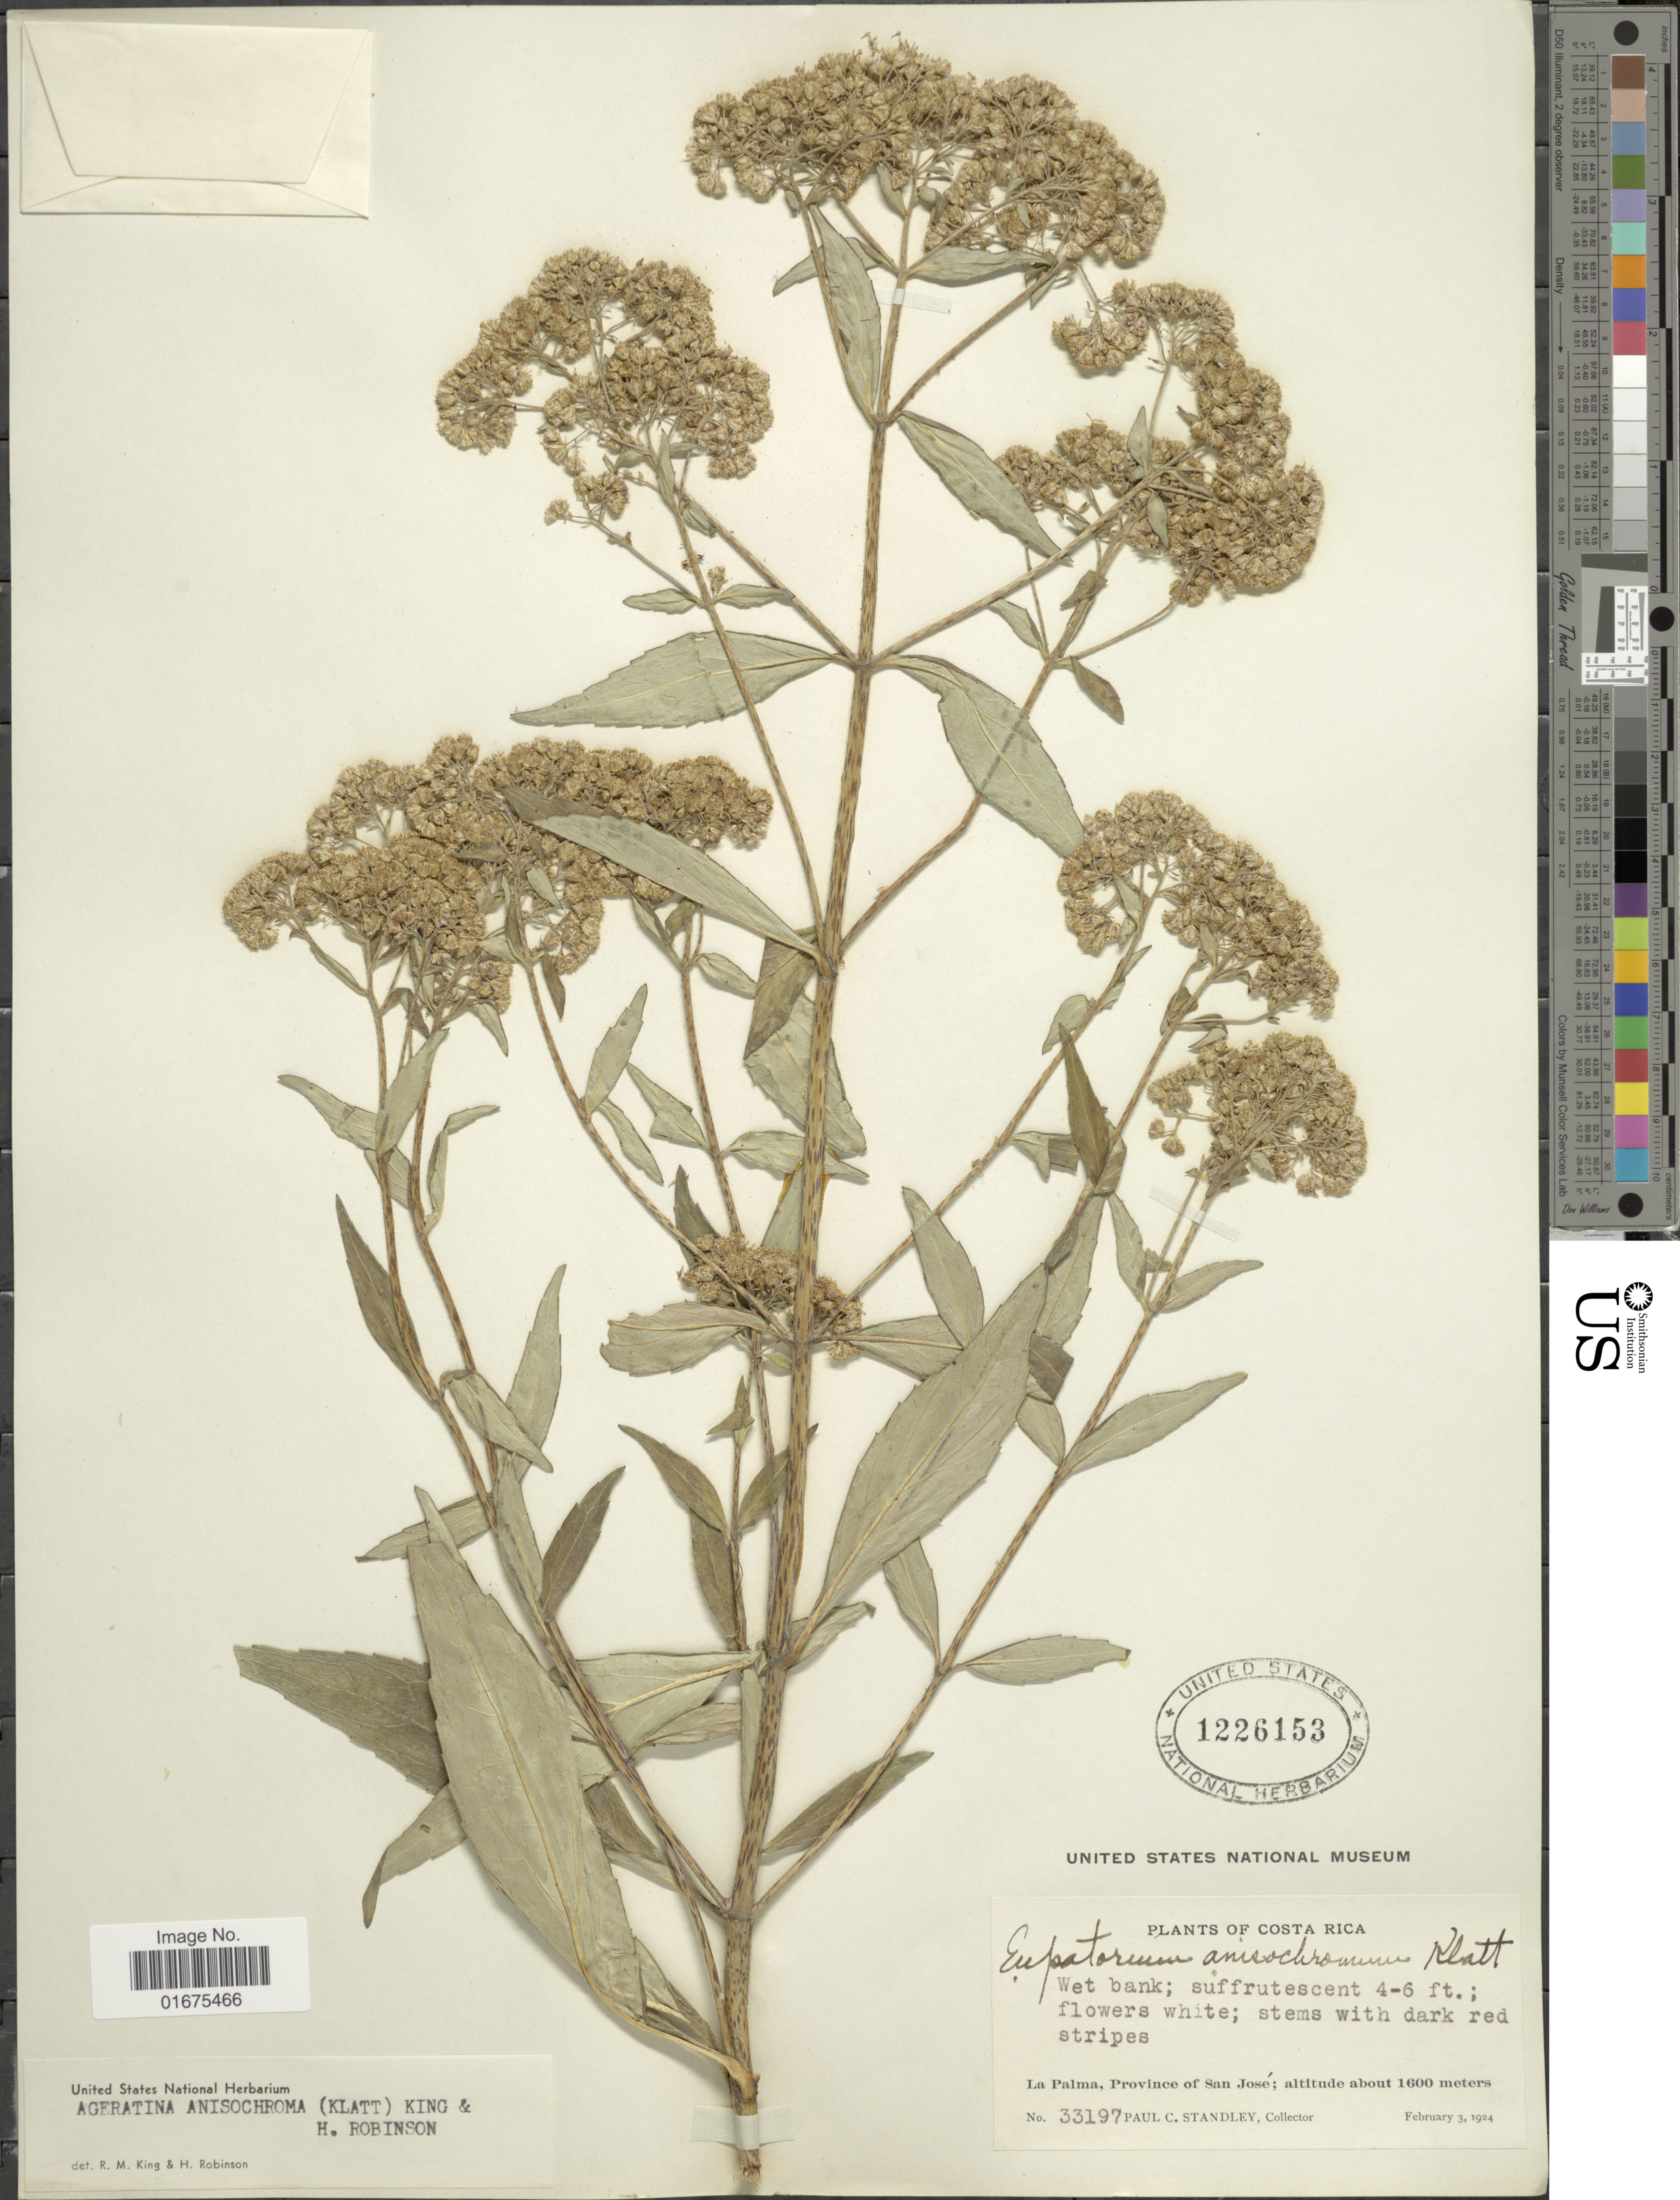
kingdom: Plantae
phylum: Tracheophyta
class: Magnoliopsida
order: Asterales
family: Asteraceae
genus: Ageratina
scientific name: Ageratina anisochroma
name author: (Klatt) R.M. King & H. Rob.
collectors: P. C. Standley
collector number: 33197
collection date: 1924-02-03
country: Costa Rica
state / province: San José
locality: La Palma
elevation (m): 1600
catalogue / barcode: US 1226153